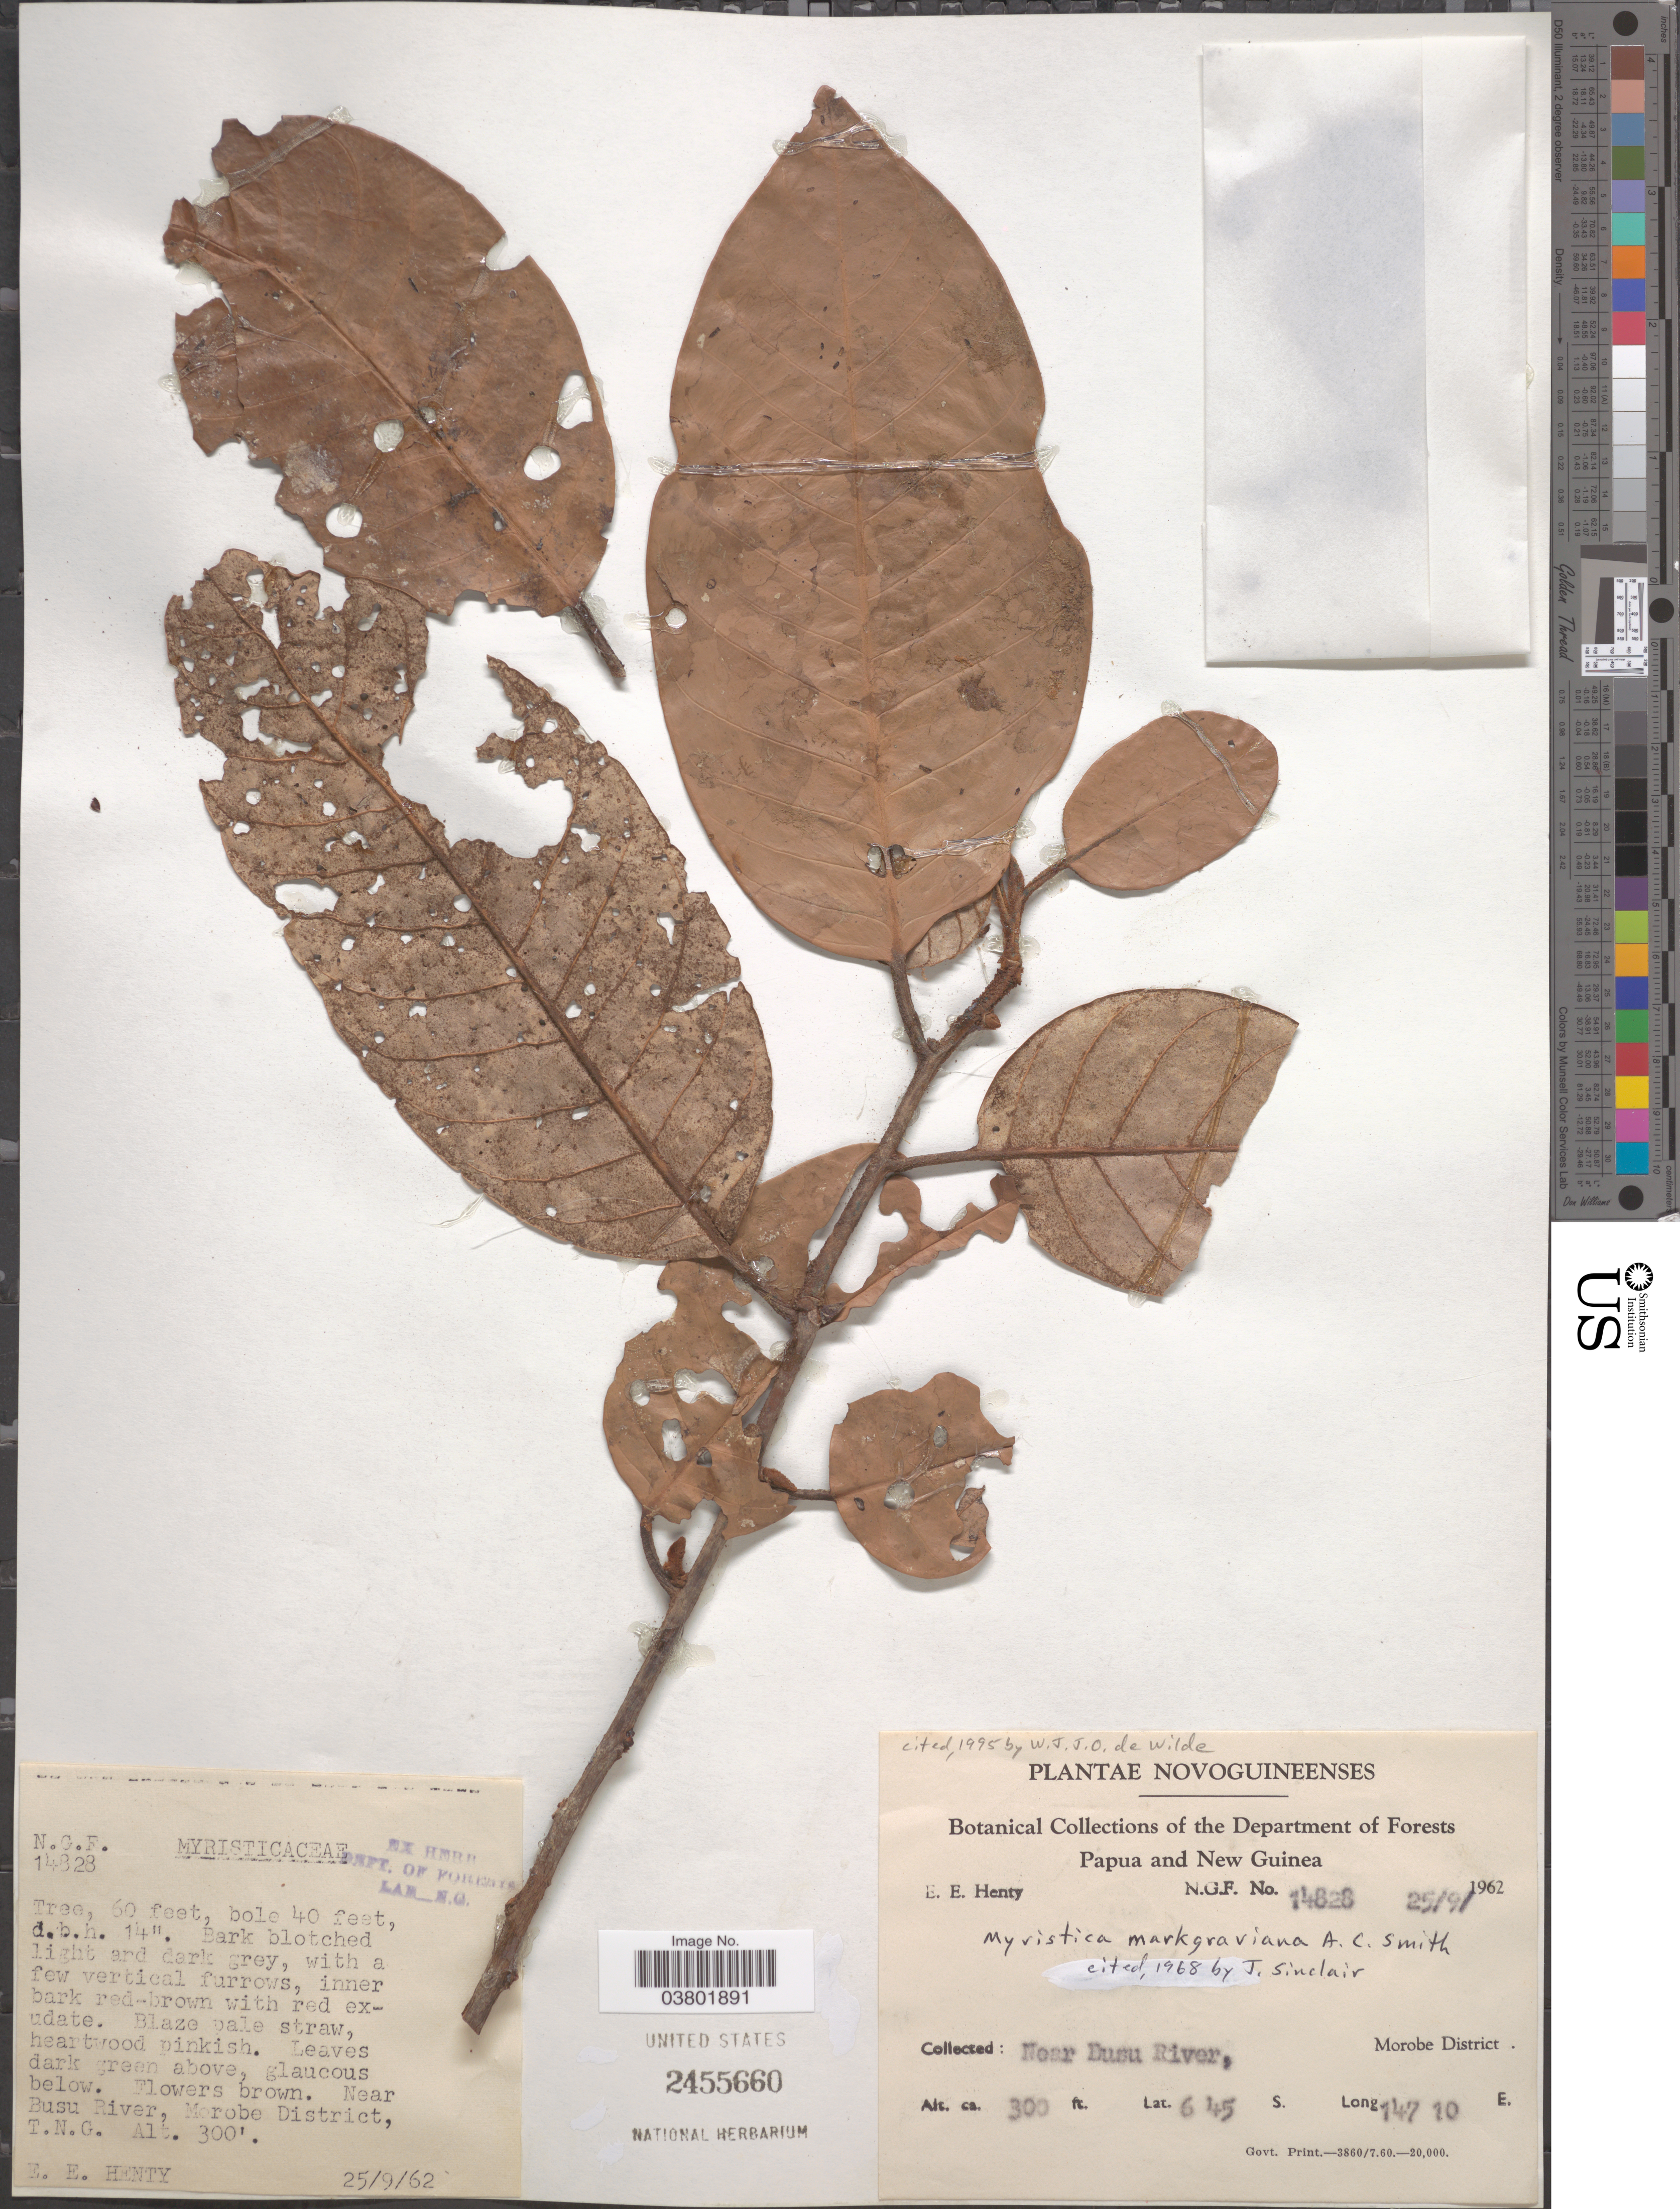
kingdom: Plantae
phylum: Tracheophyta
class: Magnoliopsida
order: Magnoliales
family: Myristicaceae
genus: Myristica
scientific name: Myristica markgraviana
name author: A.C. Sm.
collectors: E. Henty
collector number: NGF14828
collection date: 1962-09-25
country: Papua New Guinea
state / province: Morobe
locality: Novoguineenses. Near Busu River, Morobe District.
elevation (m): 91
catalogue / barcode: US 2455660